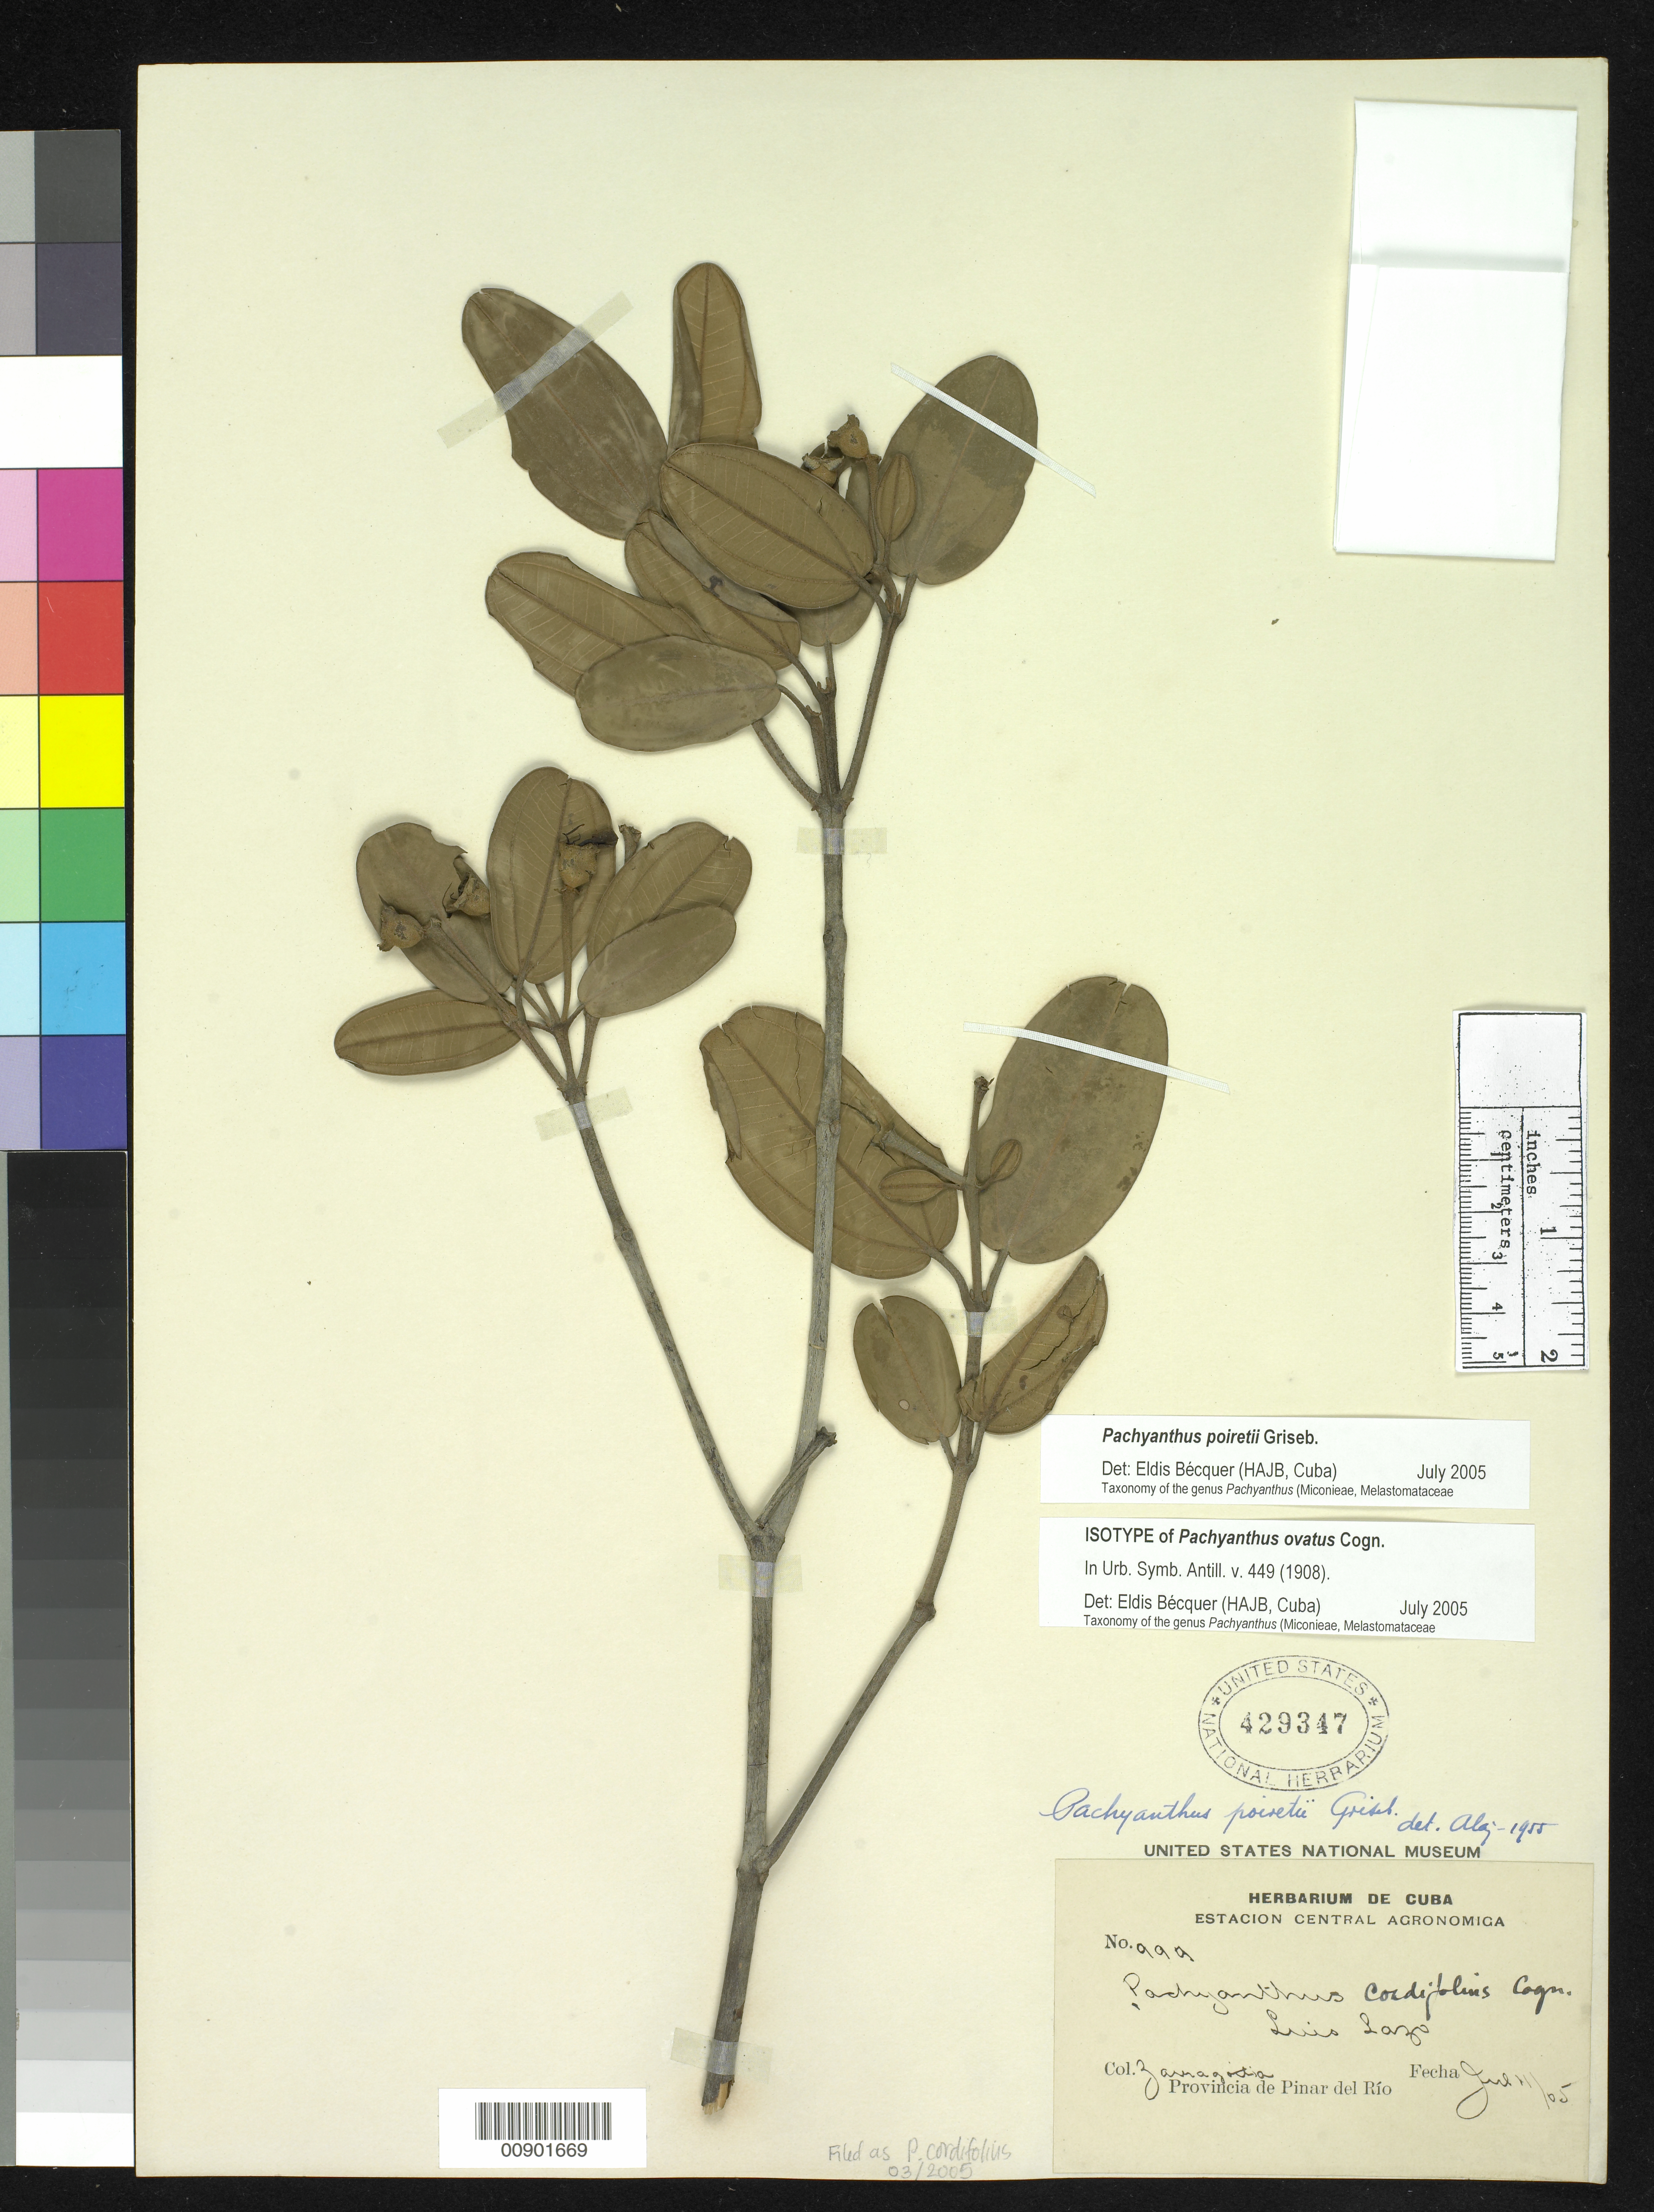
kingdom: Plantae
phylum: Tracheophyta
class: Magnoliopsida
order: Myrtales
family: Melastomataceae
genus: Pachyanthus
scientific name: Pachyanthus cordifolius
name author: Cogn. in Urb.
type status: Isotype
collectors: -. Zarragatia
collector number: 999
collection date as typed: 11 Jun 1905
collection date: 1905-06-11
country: Cuba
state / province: Pinar del Río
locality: Luis Lazo.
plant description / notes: Protologue, "Hab. in Cuba in prov. Pinar del Rio prope Luis Lazo, m. Jul. fl. et fr.: Zarragatia in Herb. Est. centr. Agron. n. 999" (same as for P. ovatus Cogn., and both names are synonymized under P. poiretii Griseb.); Also an isotype of Pachyanthus ovatus Cogn.; Protologue, "Hab. in Cuba in prov. Pinar del Rio prope Luis Lazo, m. Jul. fl. et fr.: Zarragatia in Herb. Est. centr. Agron. n. 999" (same as for P. cordifolius Cogn., and both names are synonymized under P. poiretii Griseb.); Also an isotype of Pachyanthus cordifolius Cogn.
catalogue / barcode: US 429347